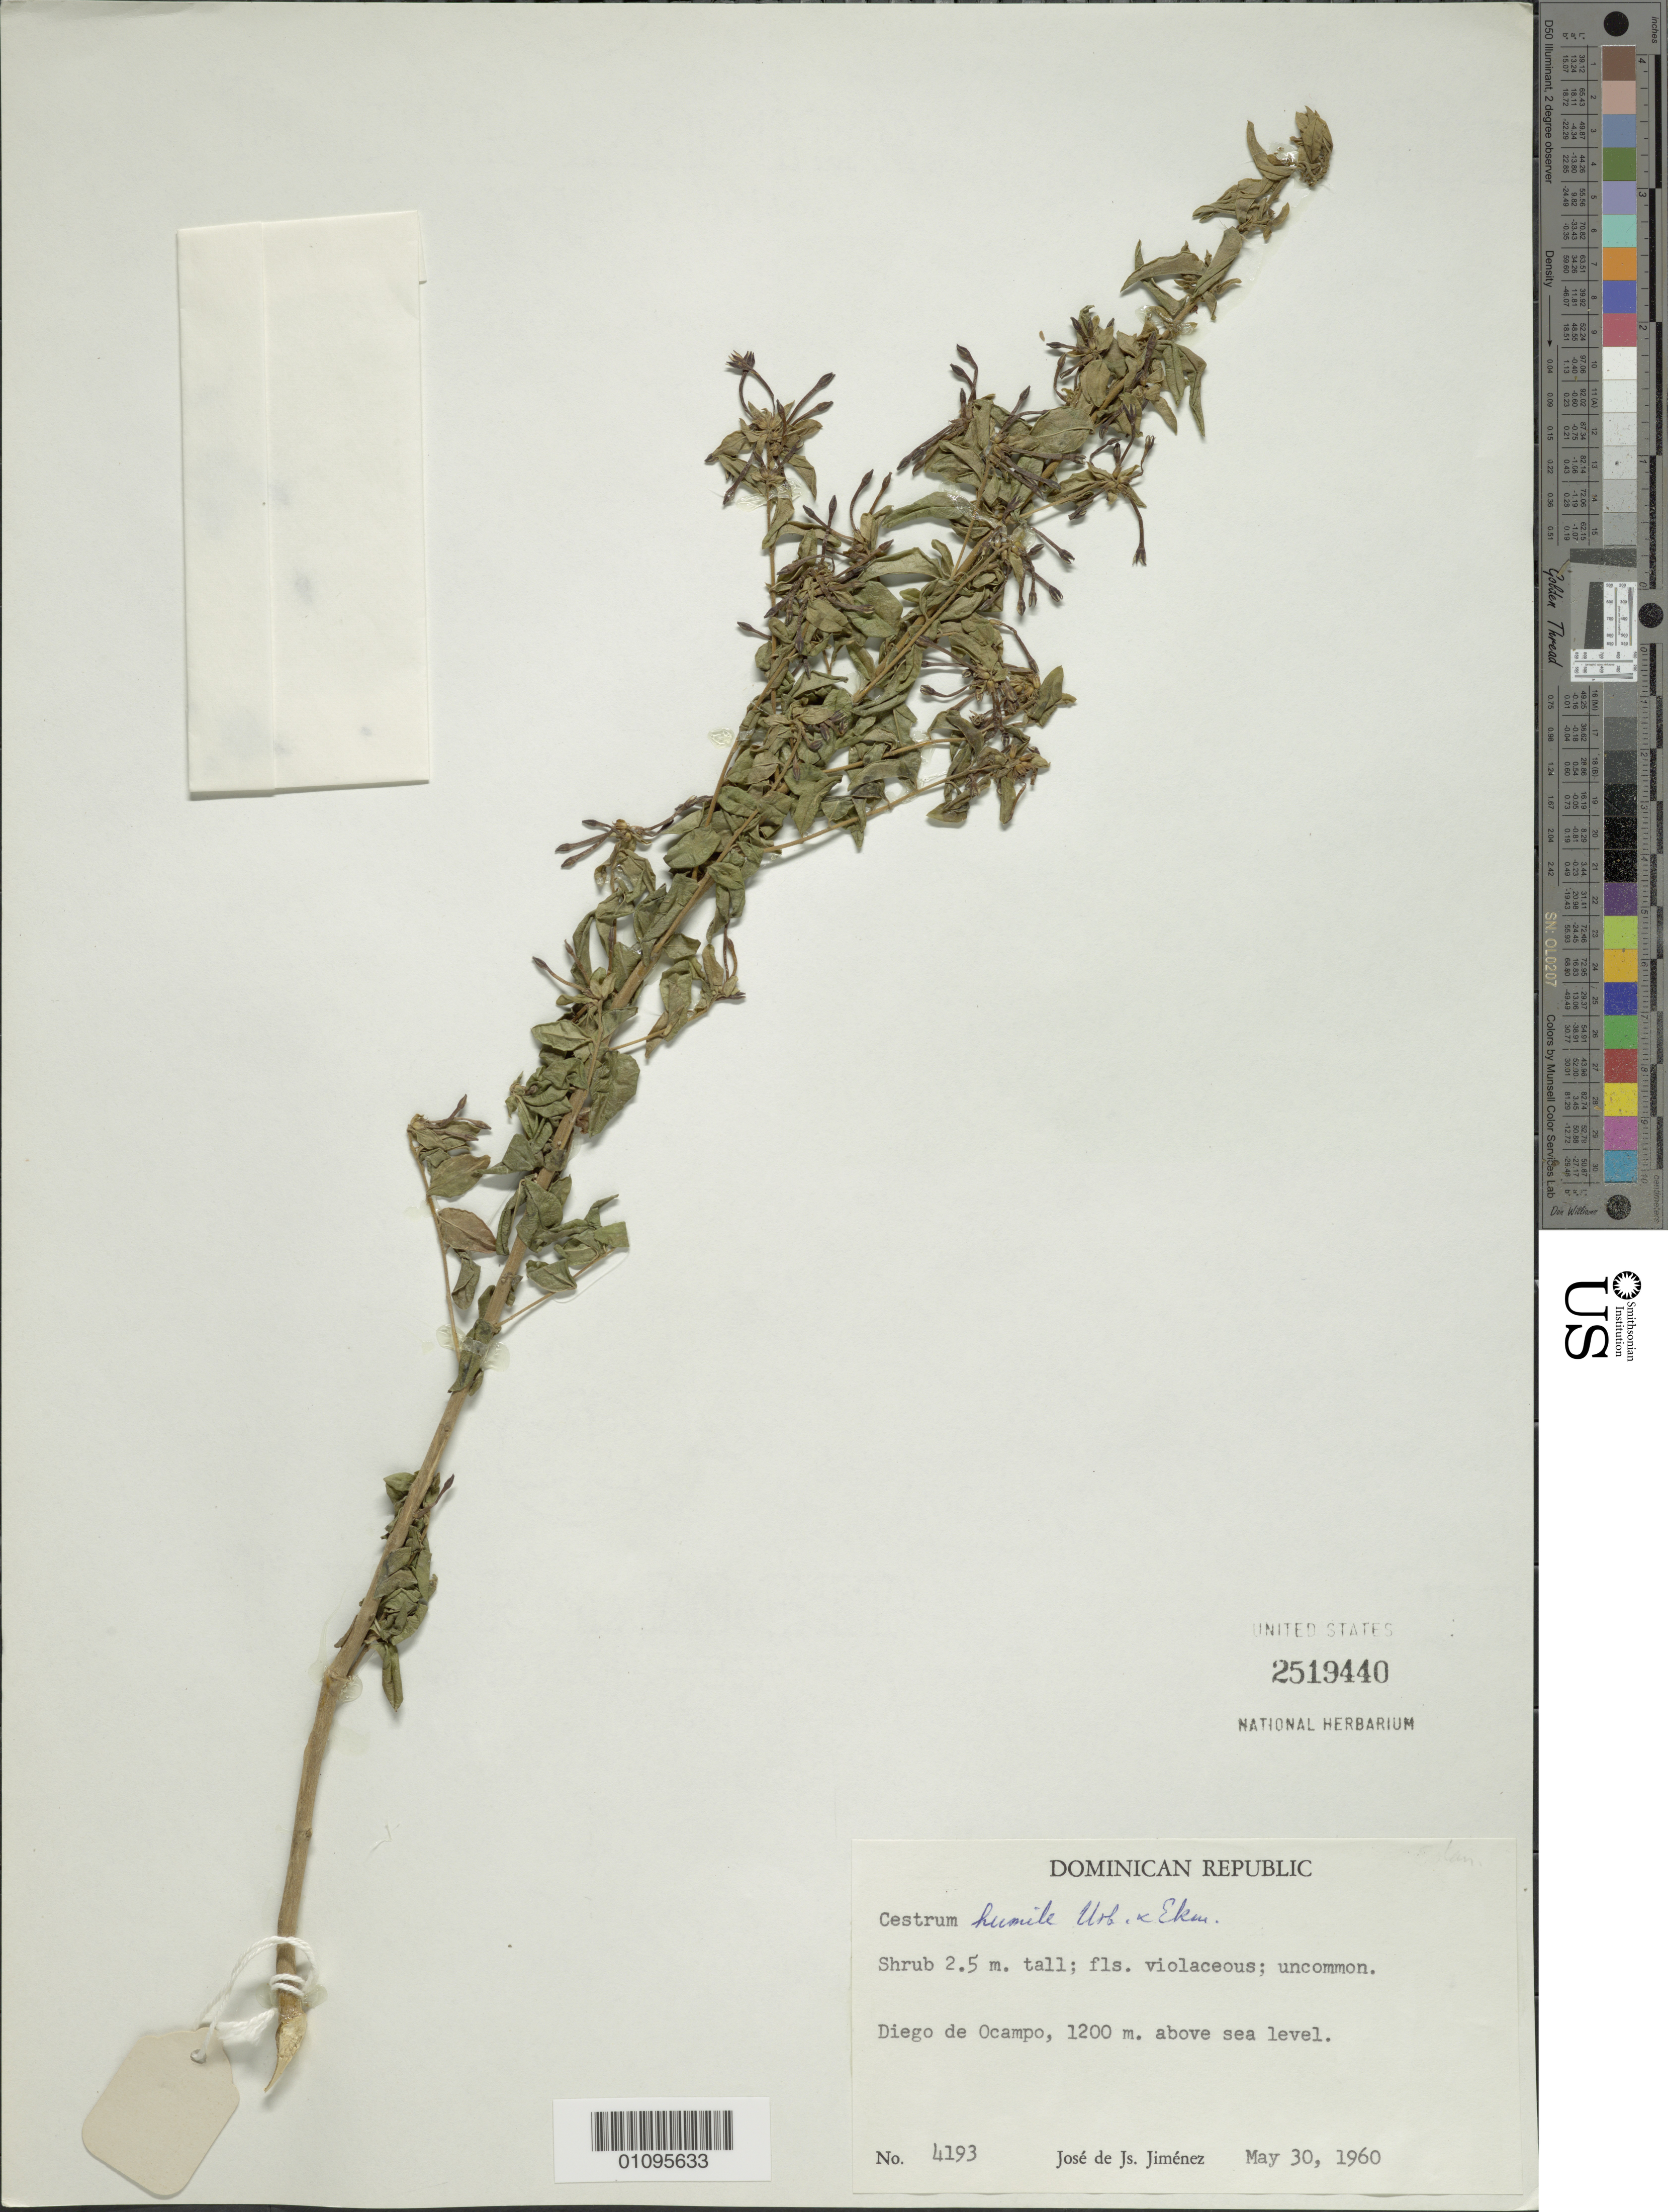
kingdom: Plantae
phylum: Tracheophyta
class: Magnoliopsida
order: Solanales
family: Solanaceae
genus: Cestrum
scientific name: Cestrum humile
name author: Urb. & Ekman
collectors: J. J. Jiménez Almonte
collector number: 4193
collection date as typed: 20 May 1960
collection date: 1960-05-20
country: Dominican Republic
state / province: Santiago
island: Hispaniola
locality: Diego de Ocampo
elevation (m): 1200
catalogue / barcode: US 2519440